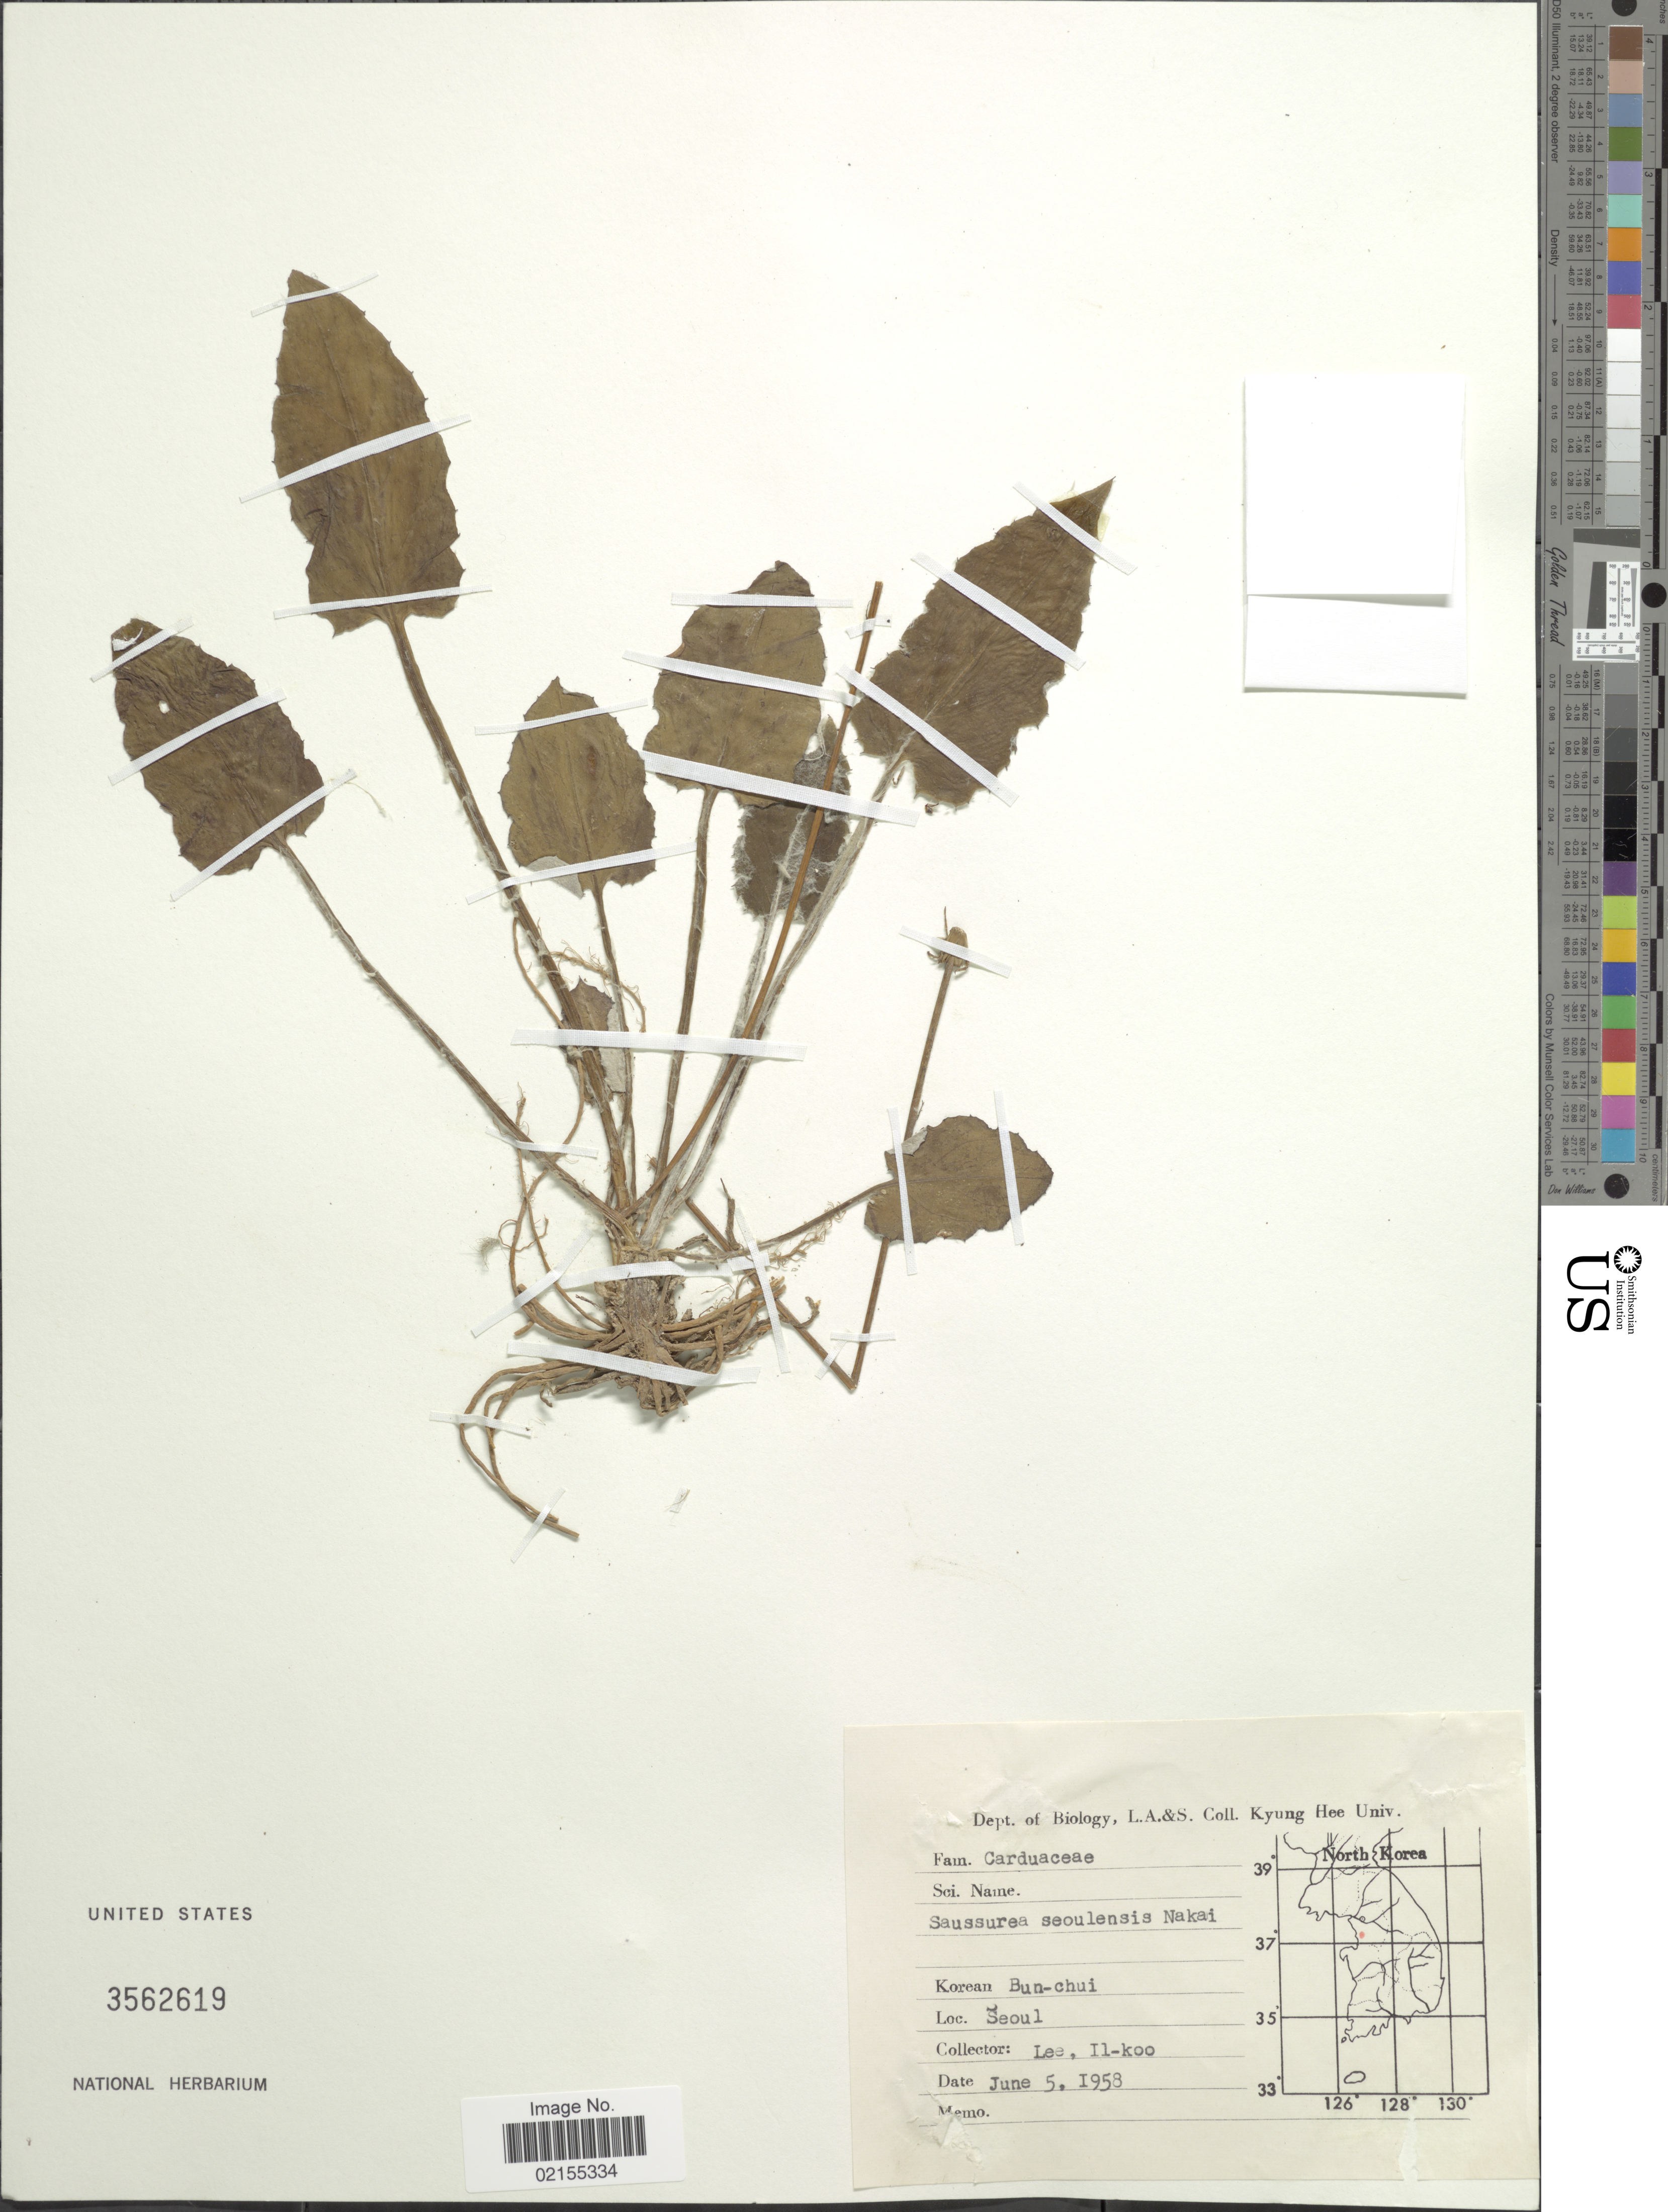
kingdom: Plantae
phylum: Tracheophyta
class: Magnoliopsida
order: Asterales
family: Asteraceae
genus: Saussurea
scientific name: Saussurea seoulensis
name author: Nakai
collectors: Il-Ko Lee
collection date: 1958-06-05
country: South Korea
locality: Seoul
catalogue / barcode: US 3562619